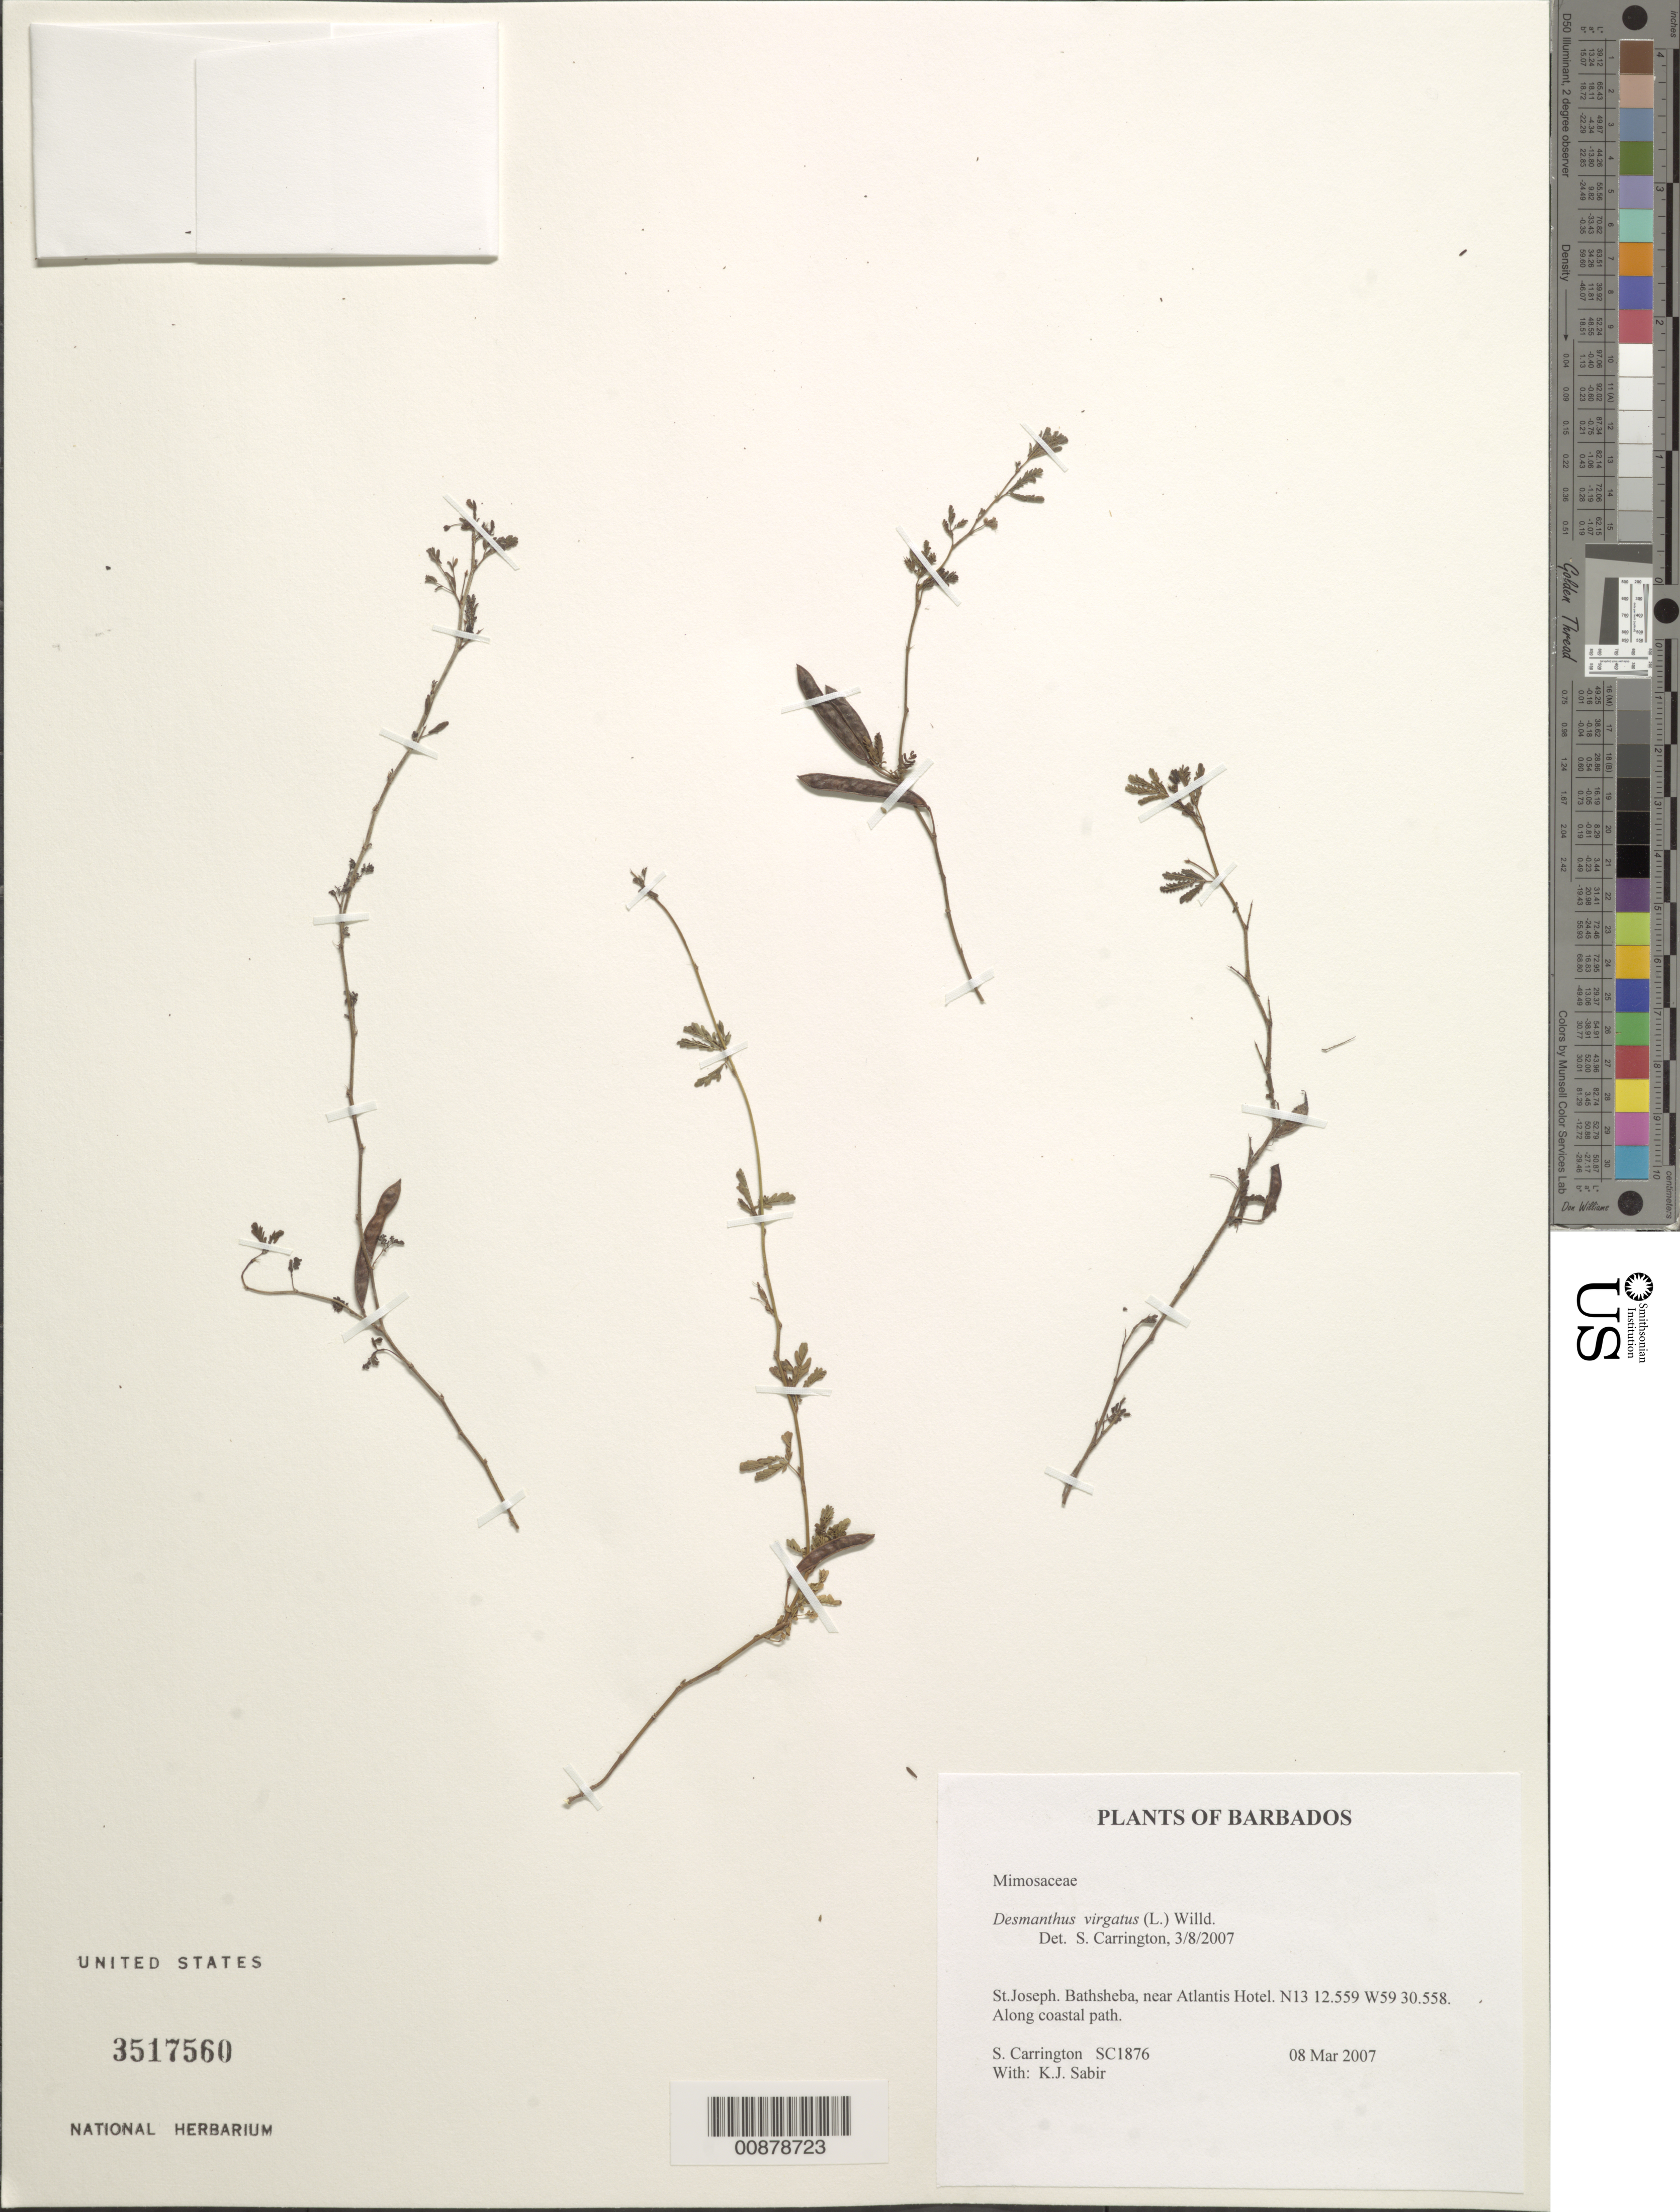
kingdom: Plantae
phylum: Tracheophyta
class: Magnoliopsida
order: Fabales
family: Fabaceae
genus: Desmanthus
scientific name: Desmanthus virgatus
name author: (L.) Willd.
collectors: C. M. S. Carrington & K. Sabir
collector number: SC 1876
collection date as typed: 08 Mar 2007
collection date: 2007-03-08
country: Barbados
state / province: Saint Joseph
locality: Bathsheba, near Atlantis Hotel.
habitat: Along coastal path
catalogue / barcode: US 3517560